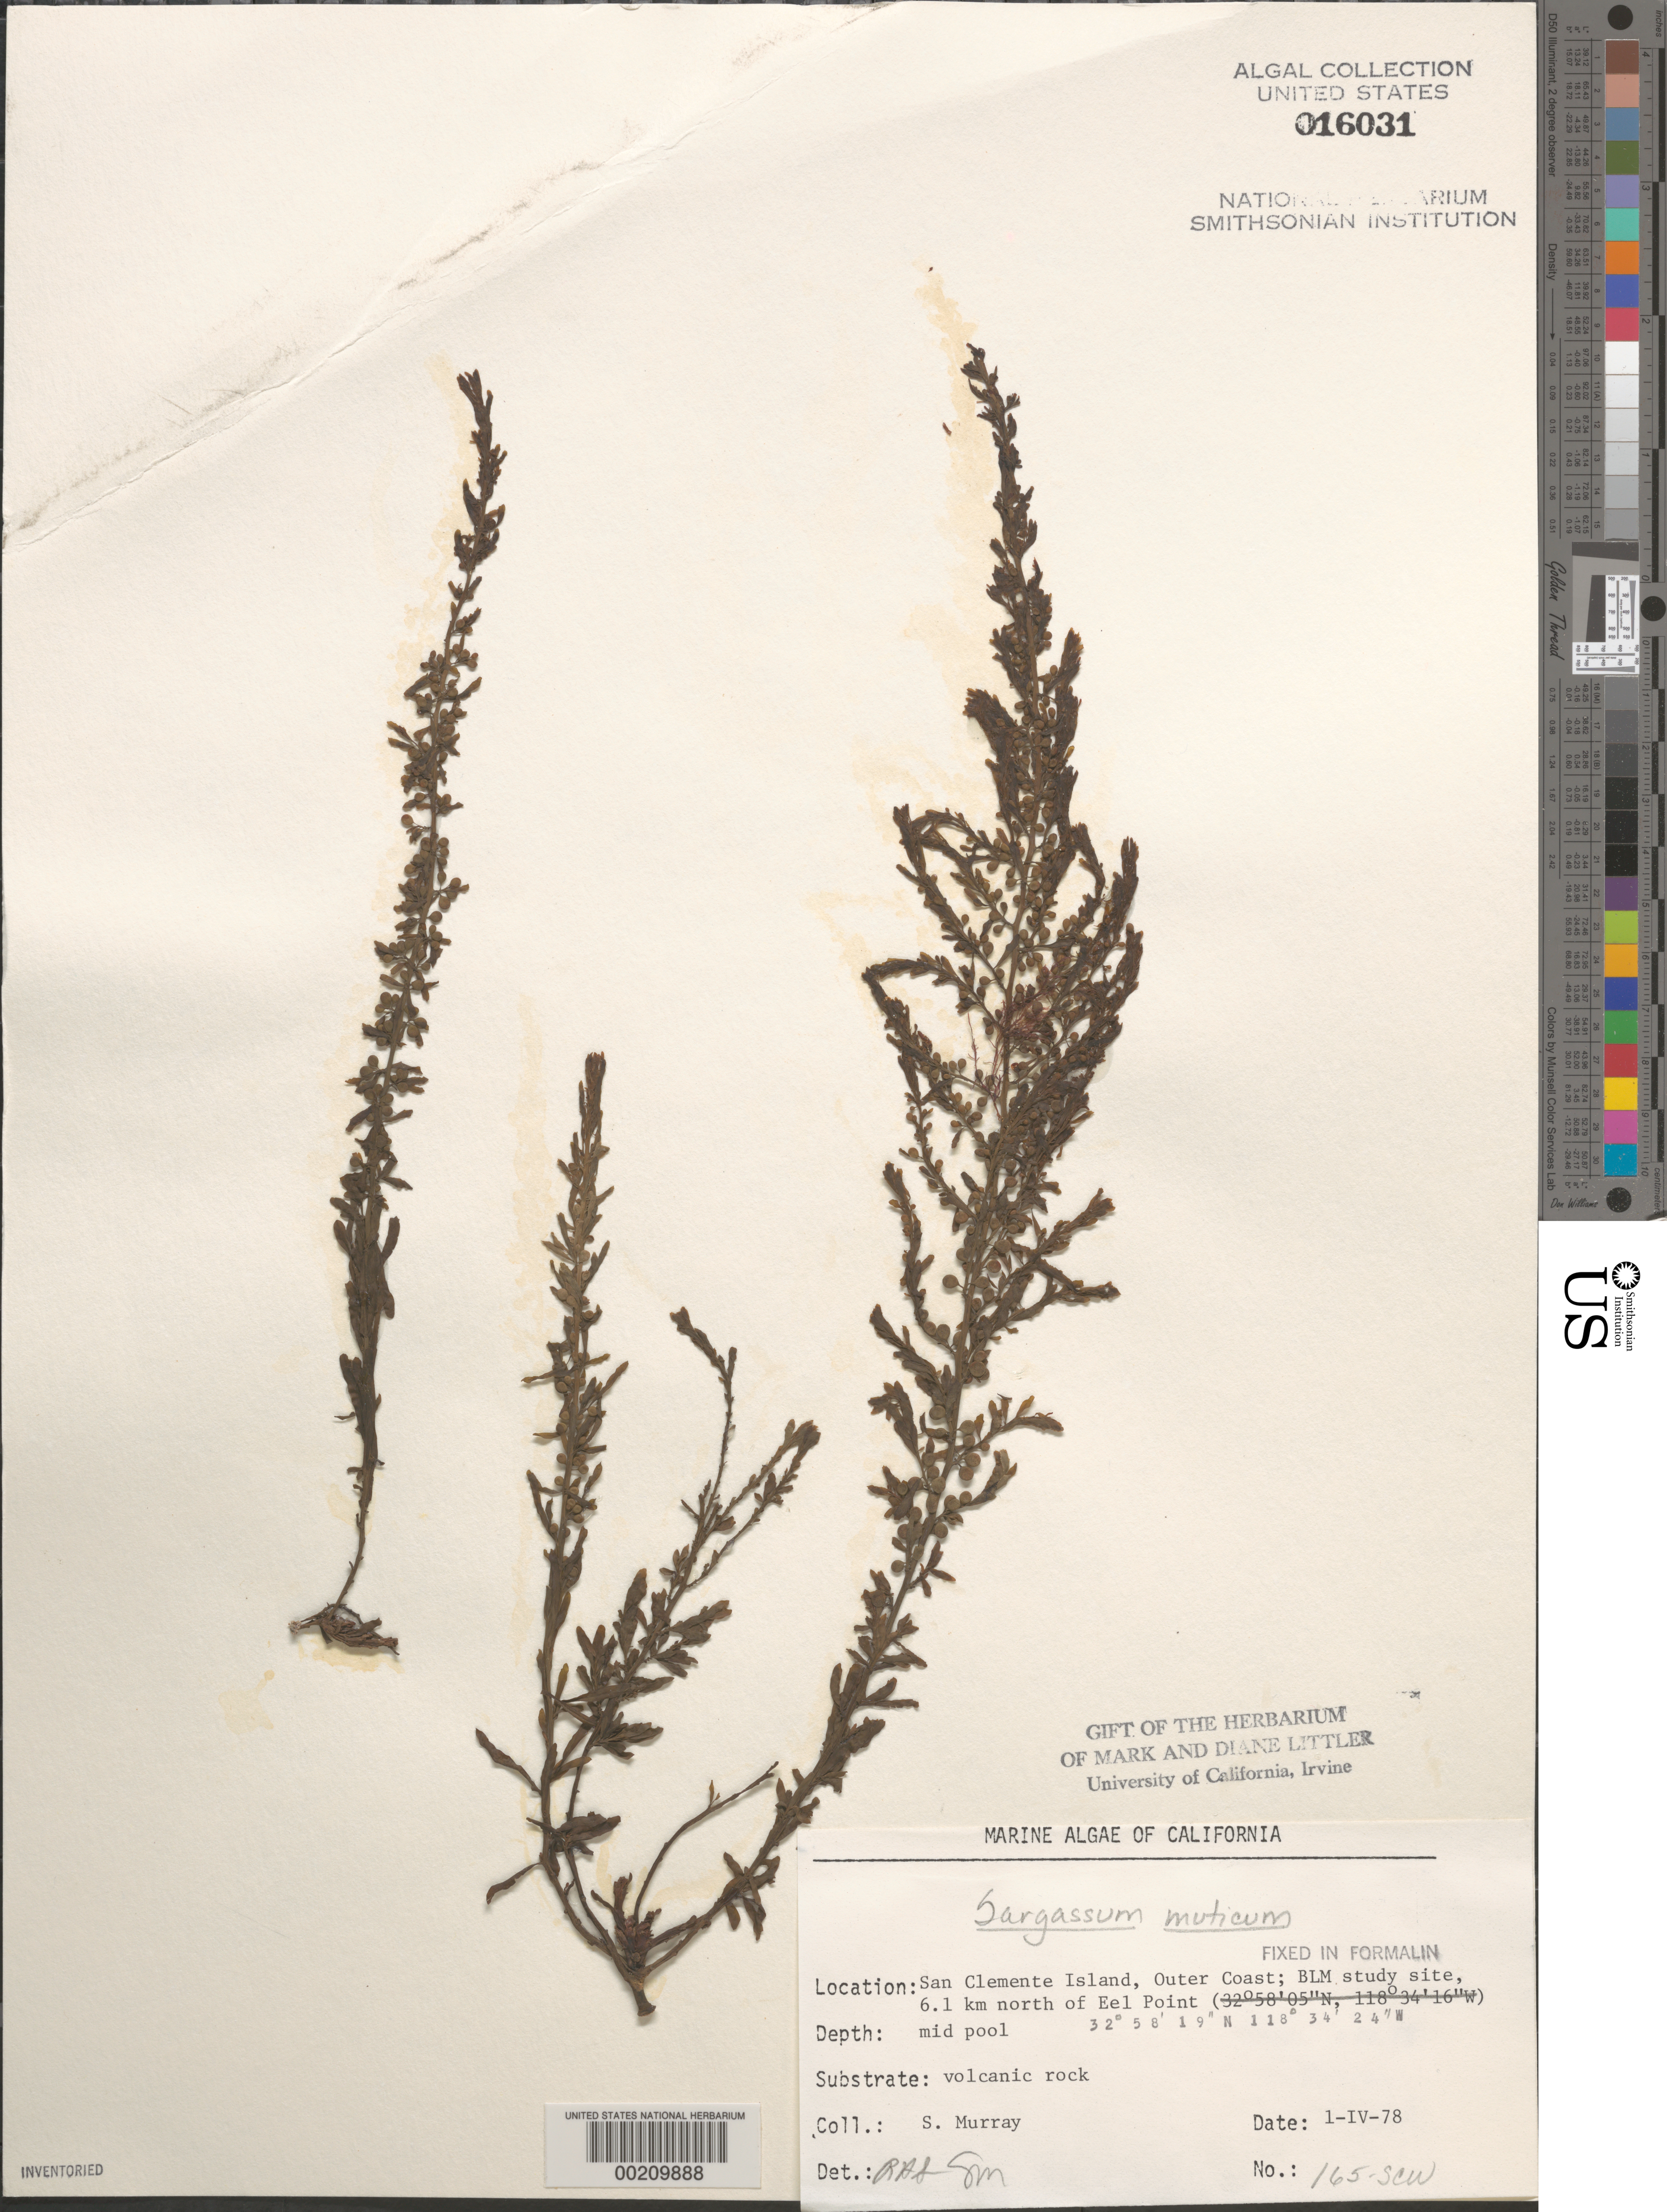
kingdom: Chromista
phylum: Ochrophyta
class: Phaeophyceae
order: Fucales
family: Sargassaceae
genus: Sargassum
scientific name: Sargassum muticum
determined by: Sims, Robert H.; Murray, S. N.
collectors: S. N. Murray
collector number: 165-scw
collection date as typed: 01 Apr 1978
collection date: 1978-04-01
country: United States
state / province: California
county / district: Los Angeles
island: San Clemente Island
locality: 6.1 km north of Eel Point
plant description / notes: BLM-SOCALBIGHT Rocky Intertidal Survey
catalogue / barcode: US 16031